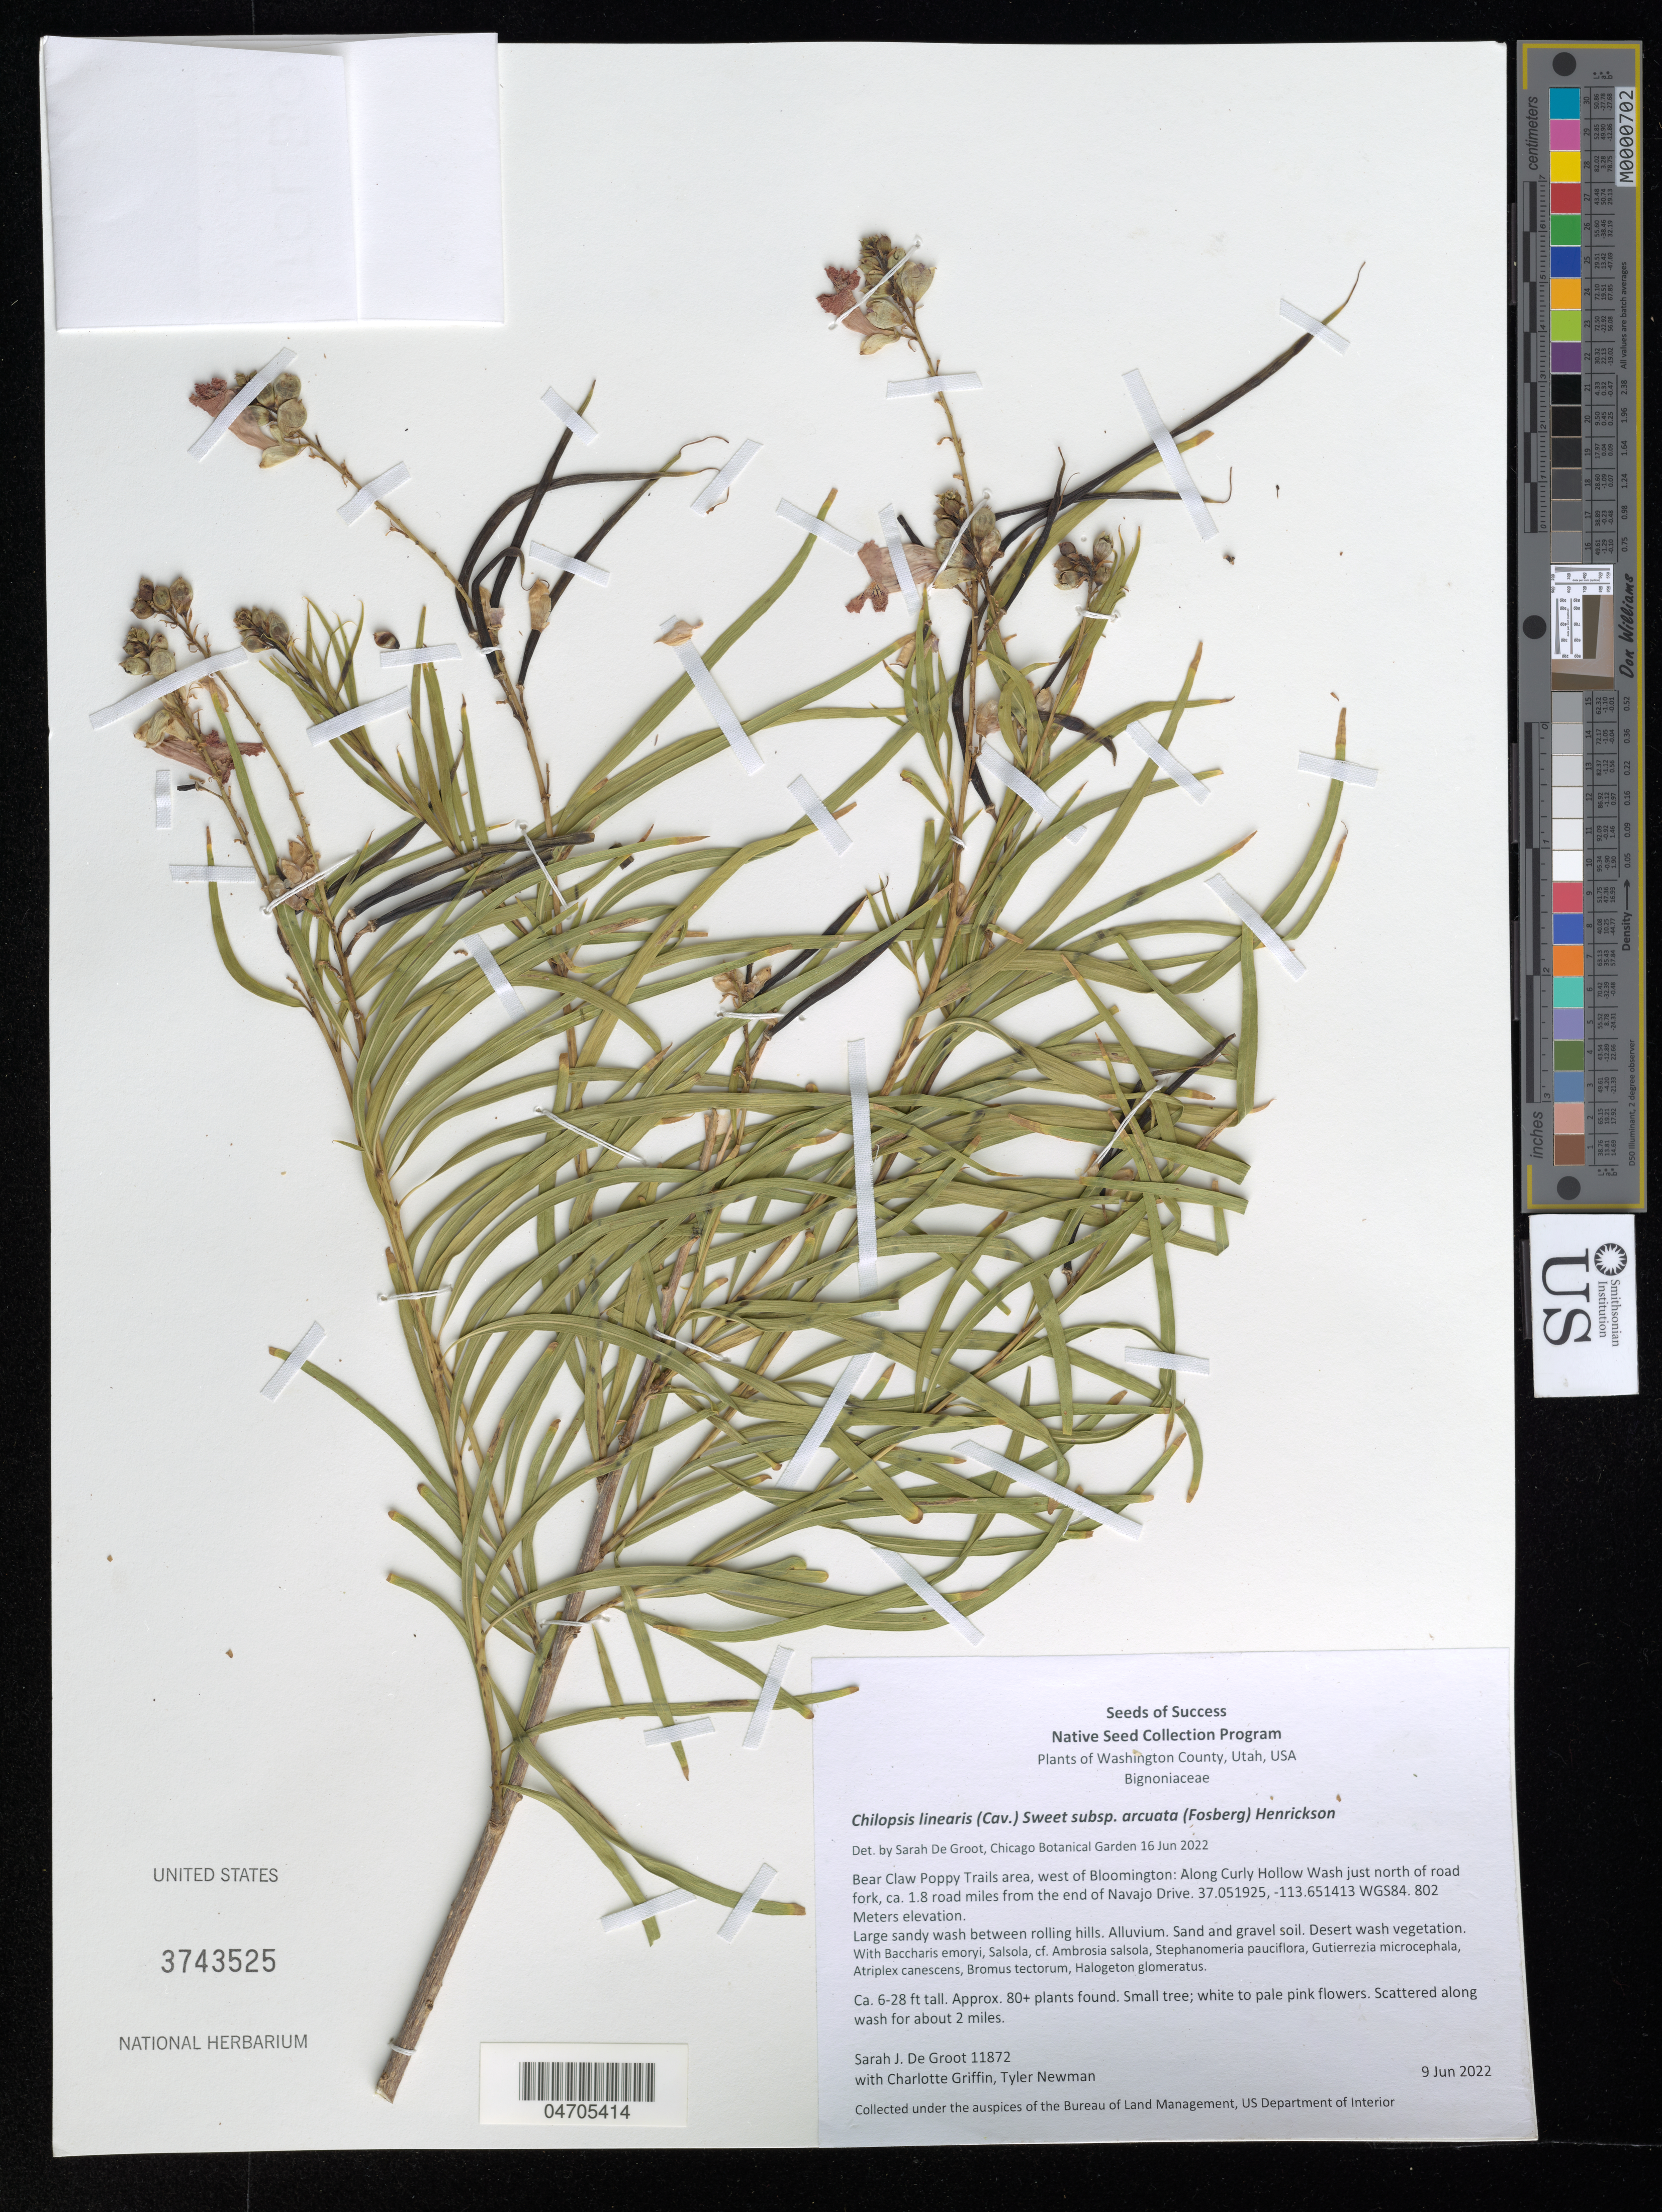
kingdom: Plantae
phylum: Tracheophyta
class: Magnoliopsida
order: Lamiales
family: Bignoniaceae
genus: Chilopsis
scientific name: Chilopsis linearis subsp. arcuata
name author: (Fosberg) Henrickson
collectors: S. De Groot, C. Griffin & T. Newman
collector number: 11872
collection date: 2022-06-09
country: United States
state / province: Utah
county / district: Washington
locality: Washington County. Bear Claw Poppy Trails area, west of Bloomington: Along Curly Hollow Wash just north of road fork, ca. 1.8 road miles from the end of Navajo Drive.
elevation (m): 802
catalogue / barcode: US 3743525